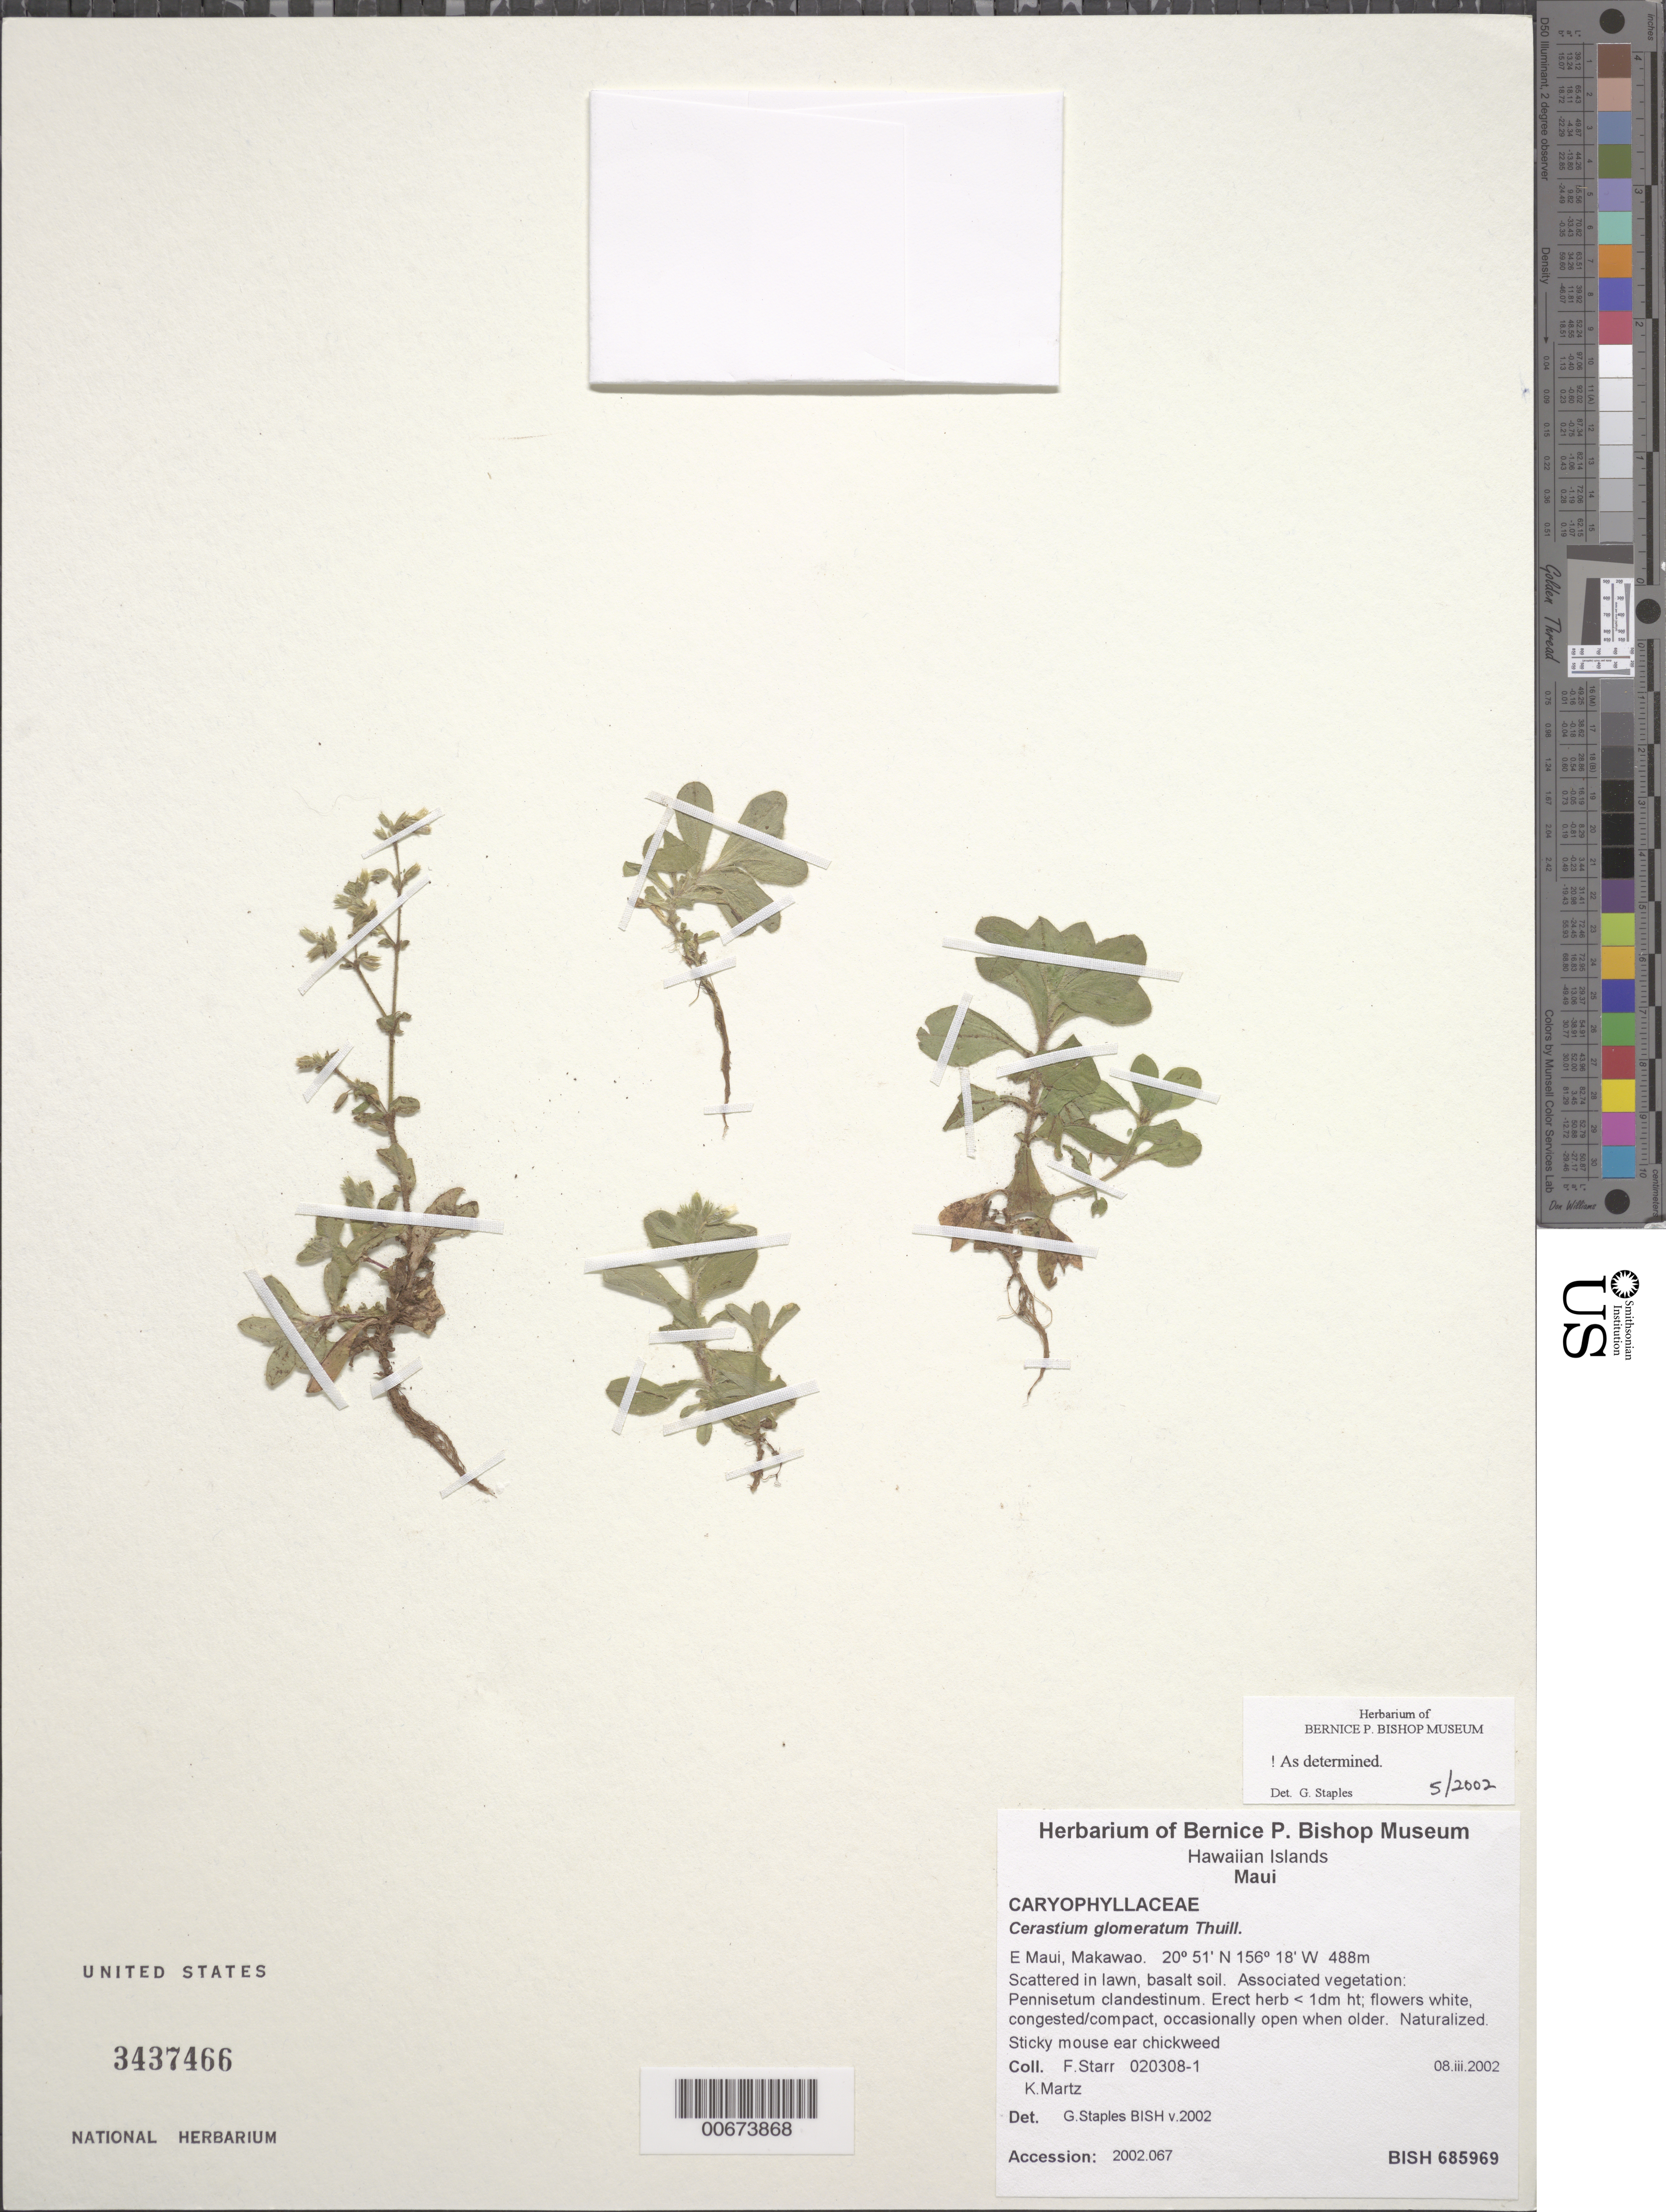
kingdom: Plantae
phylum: Tracheophyta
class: Magnoliopsida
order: Caryophyllales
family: Caryophyllaceae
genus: Cerastium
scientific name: Cerastium glomeratum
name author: Thuill.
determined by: Staples, G. W.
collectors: F. Starr & K. Martz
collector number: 020308-1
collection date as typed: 8 Mar 2002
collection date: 2002-03-08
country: United States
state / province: Hawaii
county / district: Maui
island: Maui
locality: E Maui, Makawao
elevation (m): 488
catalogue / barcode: US 3437466